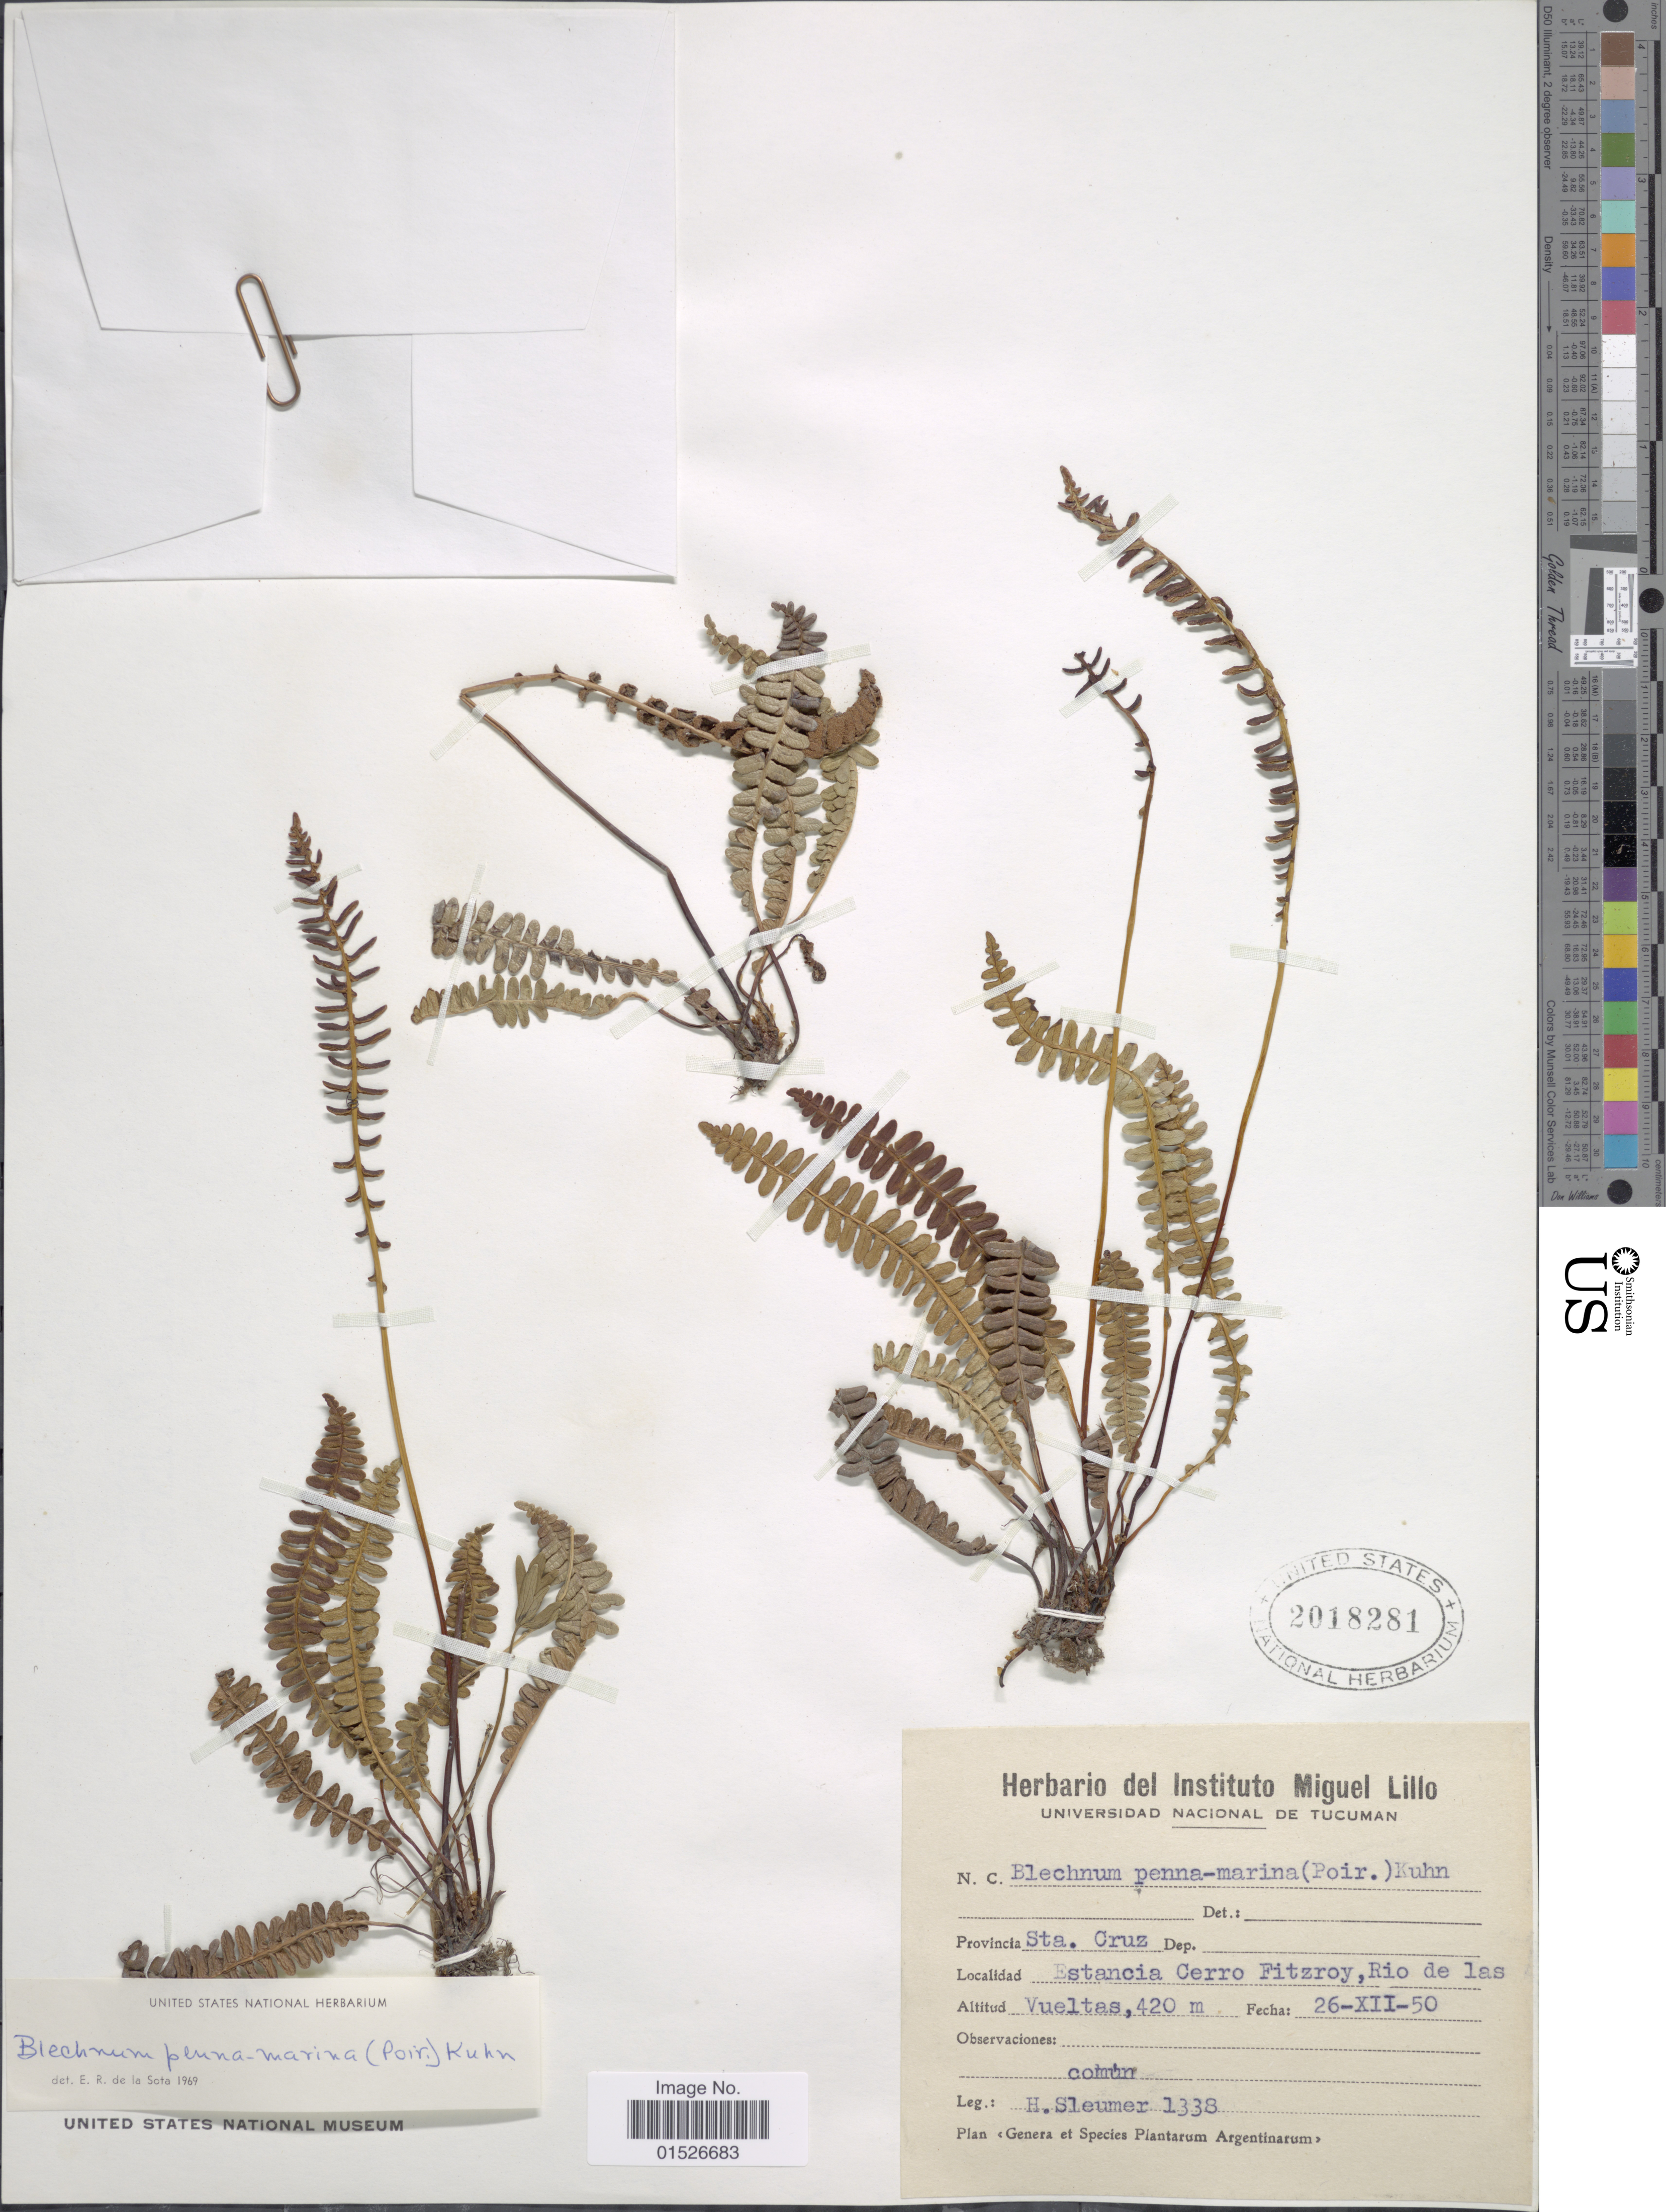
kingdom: Plantae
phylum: Tracheophyta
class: Polypodiopsida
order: Polypodiales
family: Blechnaceae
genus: Blechnum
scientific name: Blechnum penna-marina subsp. alpina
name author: T.C. Chambers & P. A. Farrant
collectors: H. O. Sleumer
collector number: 1338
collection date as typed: Transcribed d/m/y: 26/12/50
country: Argentina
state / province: Santa Cruz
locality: Provincia Sta. Cruz. Estancia Cerro Fitzroy, Rio de las Vueltas.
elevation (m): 420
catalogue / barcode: US 2018281